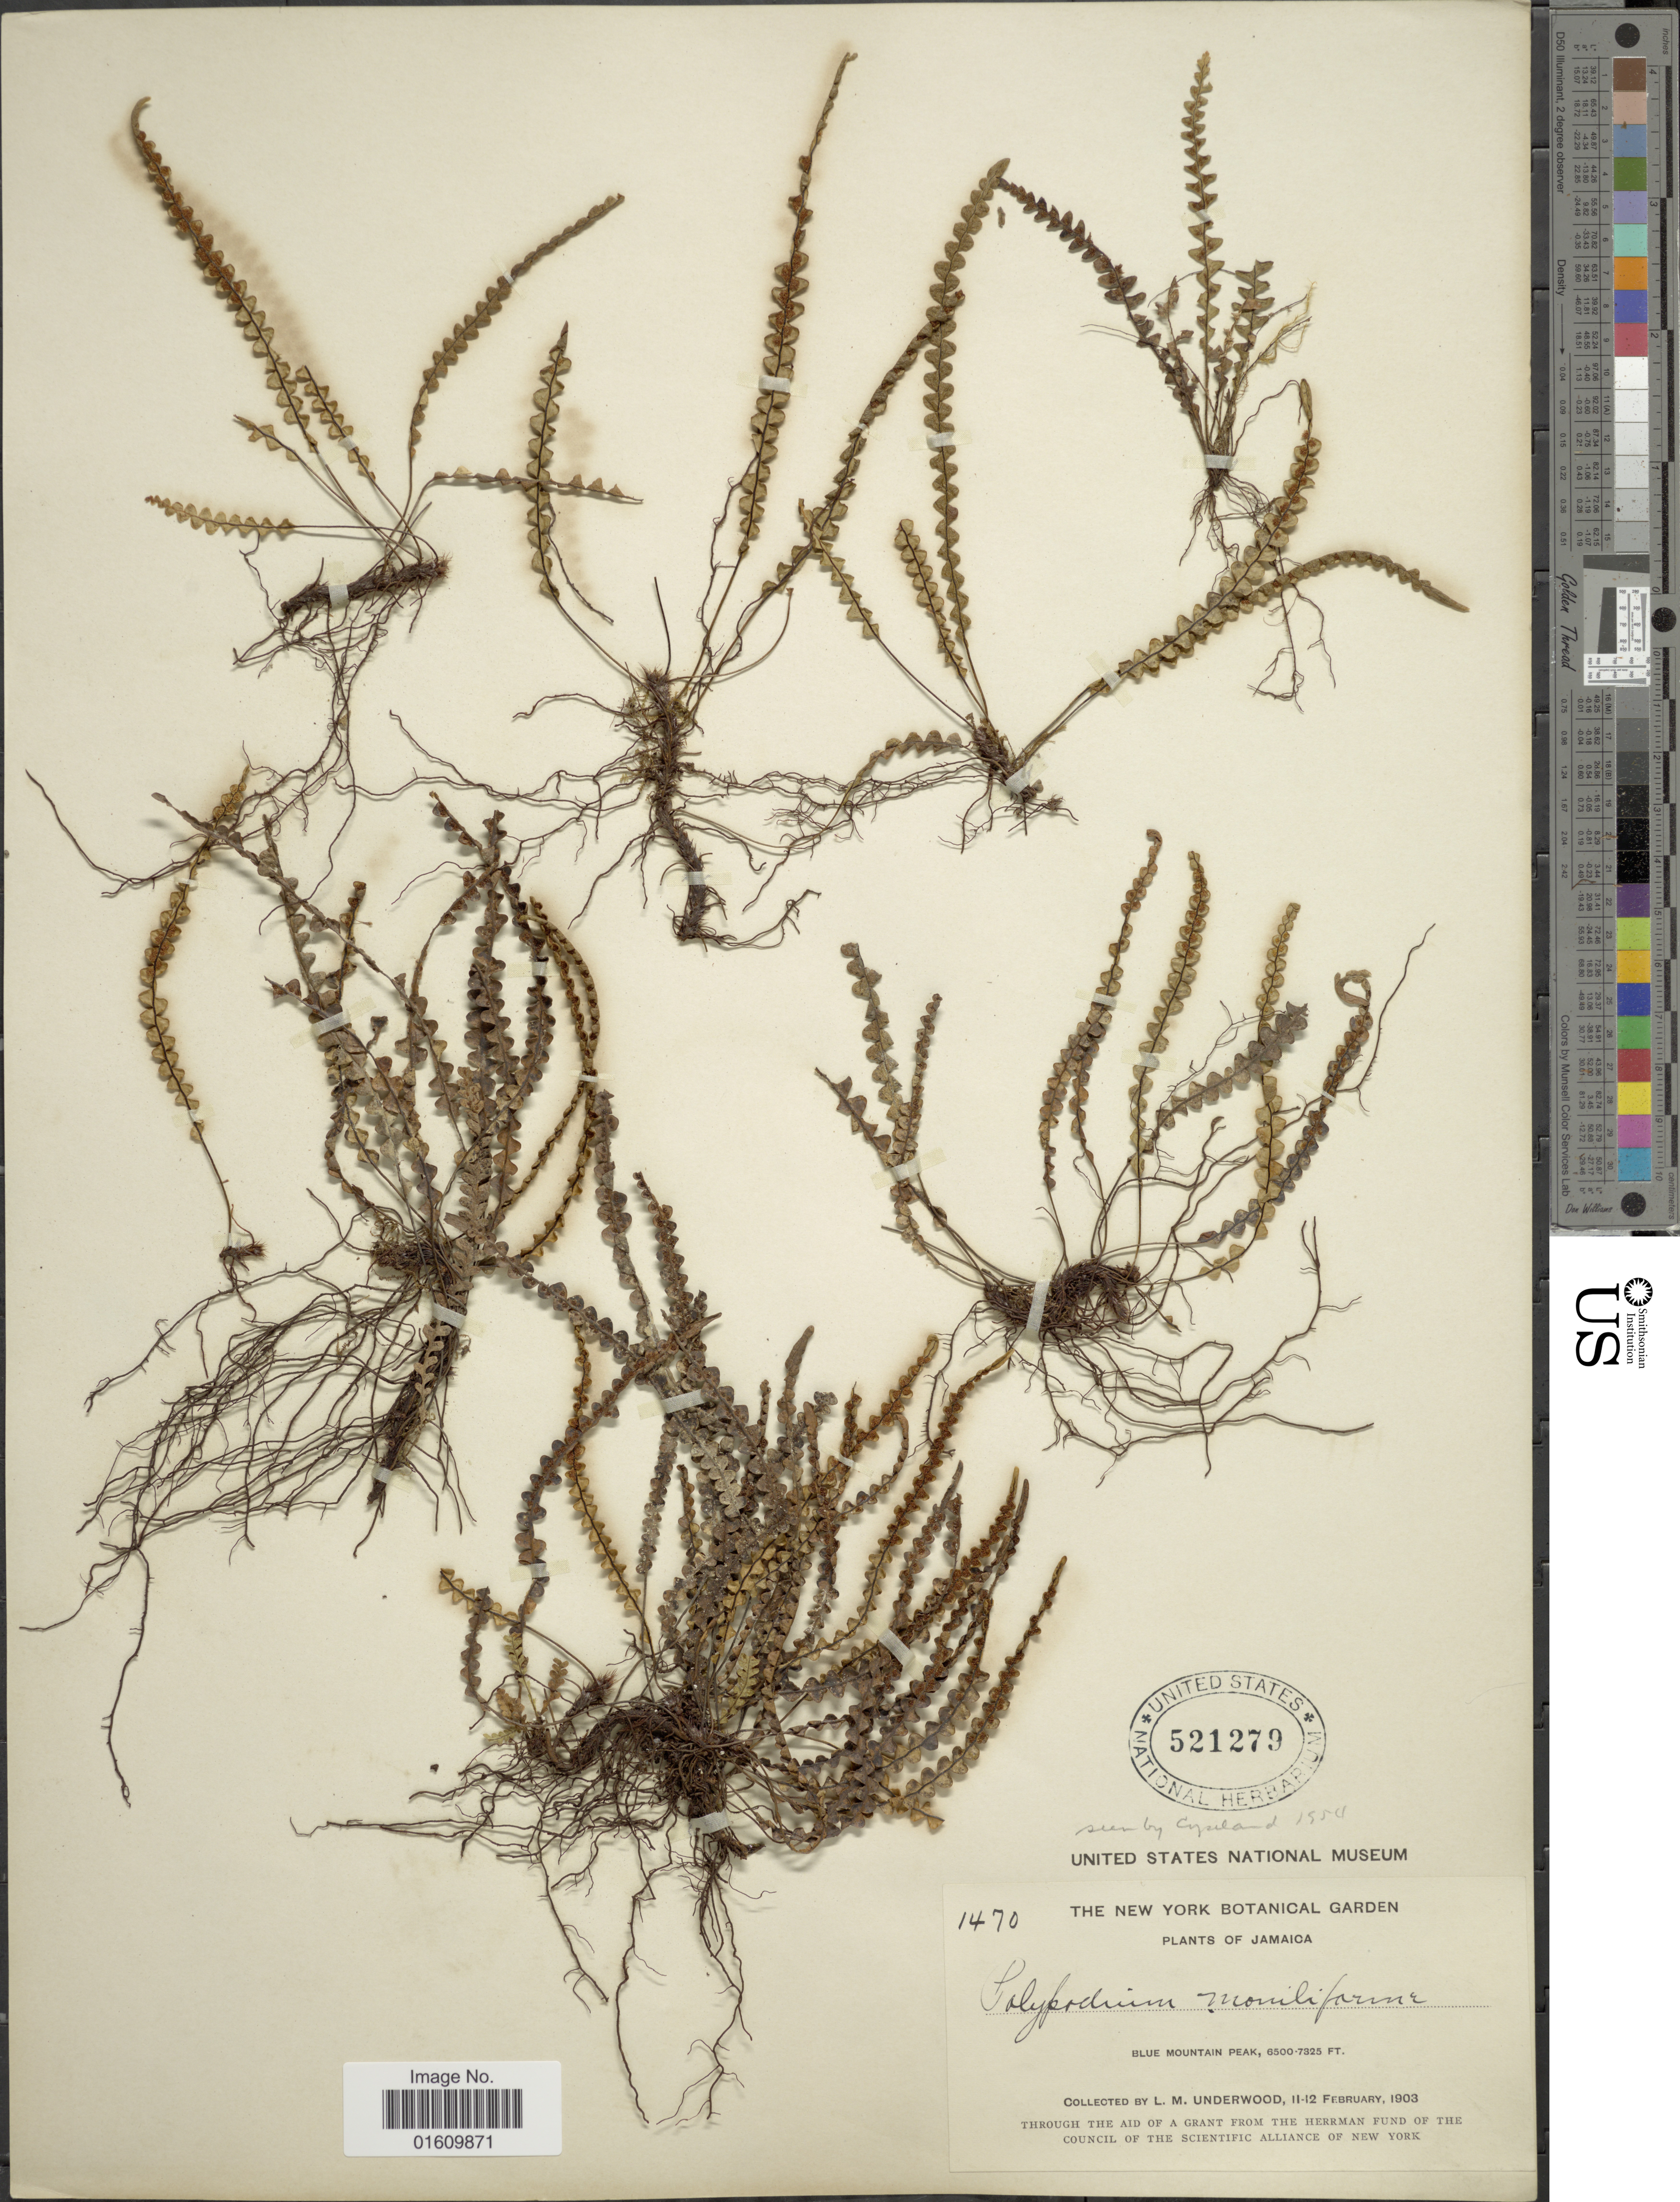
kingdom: Plantae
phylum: Tracheophyta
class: Polypodiopsida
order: Polypodiales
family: Polypodiaceae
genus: Melpomene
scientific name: Melpomene moniliformis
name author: (Lag. ex Sw.) A.R. Sm. & R.C. Moran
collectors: L. M. Underwood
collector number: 1470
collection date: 1903-02-11/1903-02-12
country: Jamaica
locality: Blue Mountain Peak.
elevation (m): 1981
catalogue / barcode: US 521279